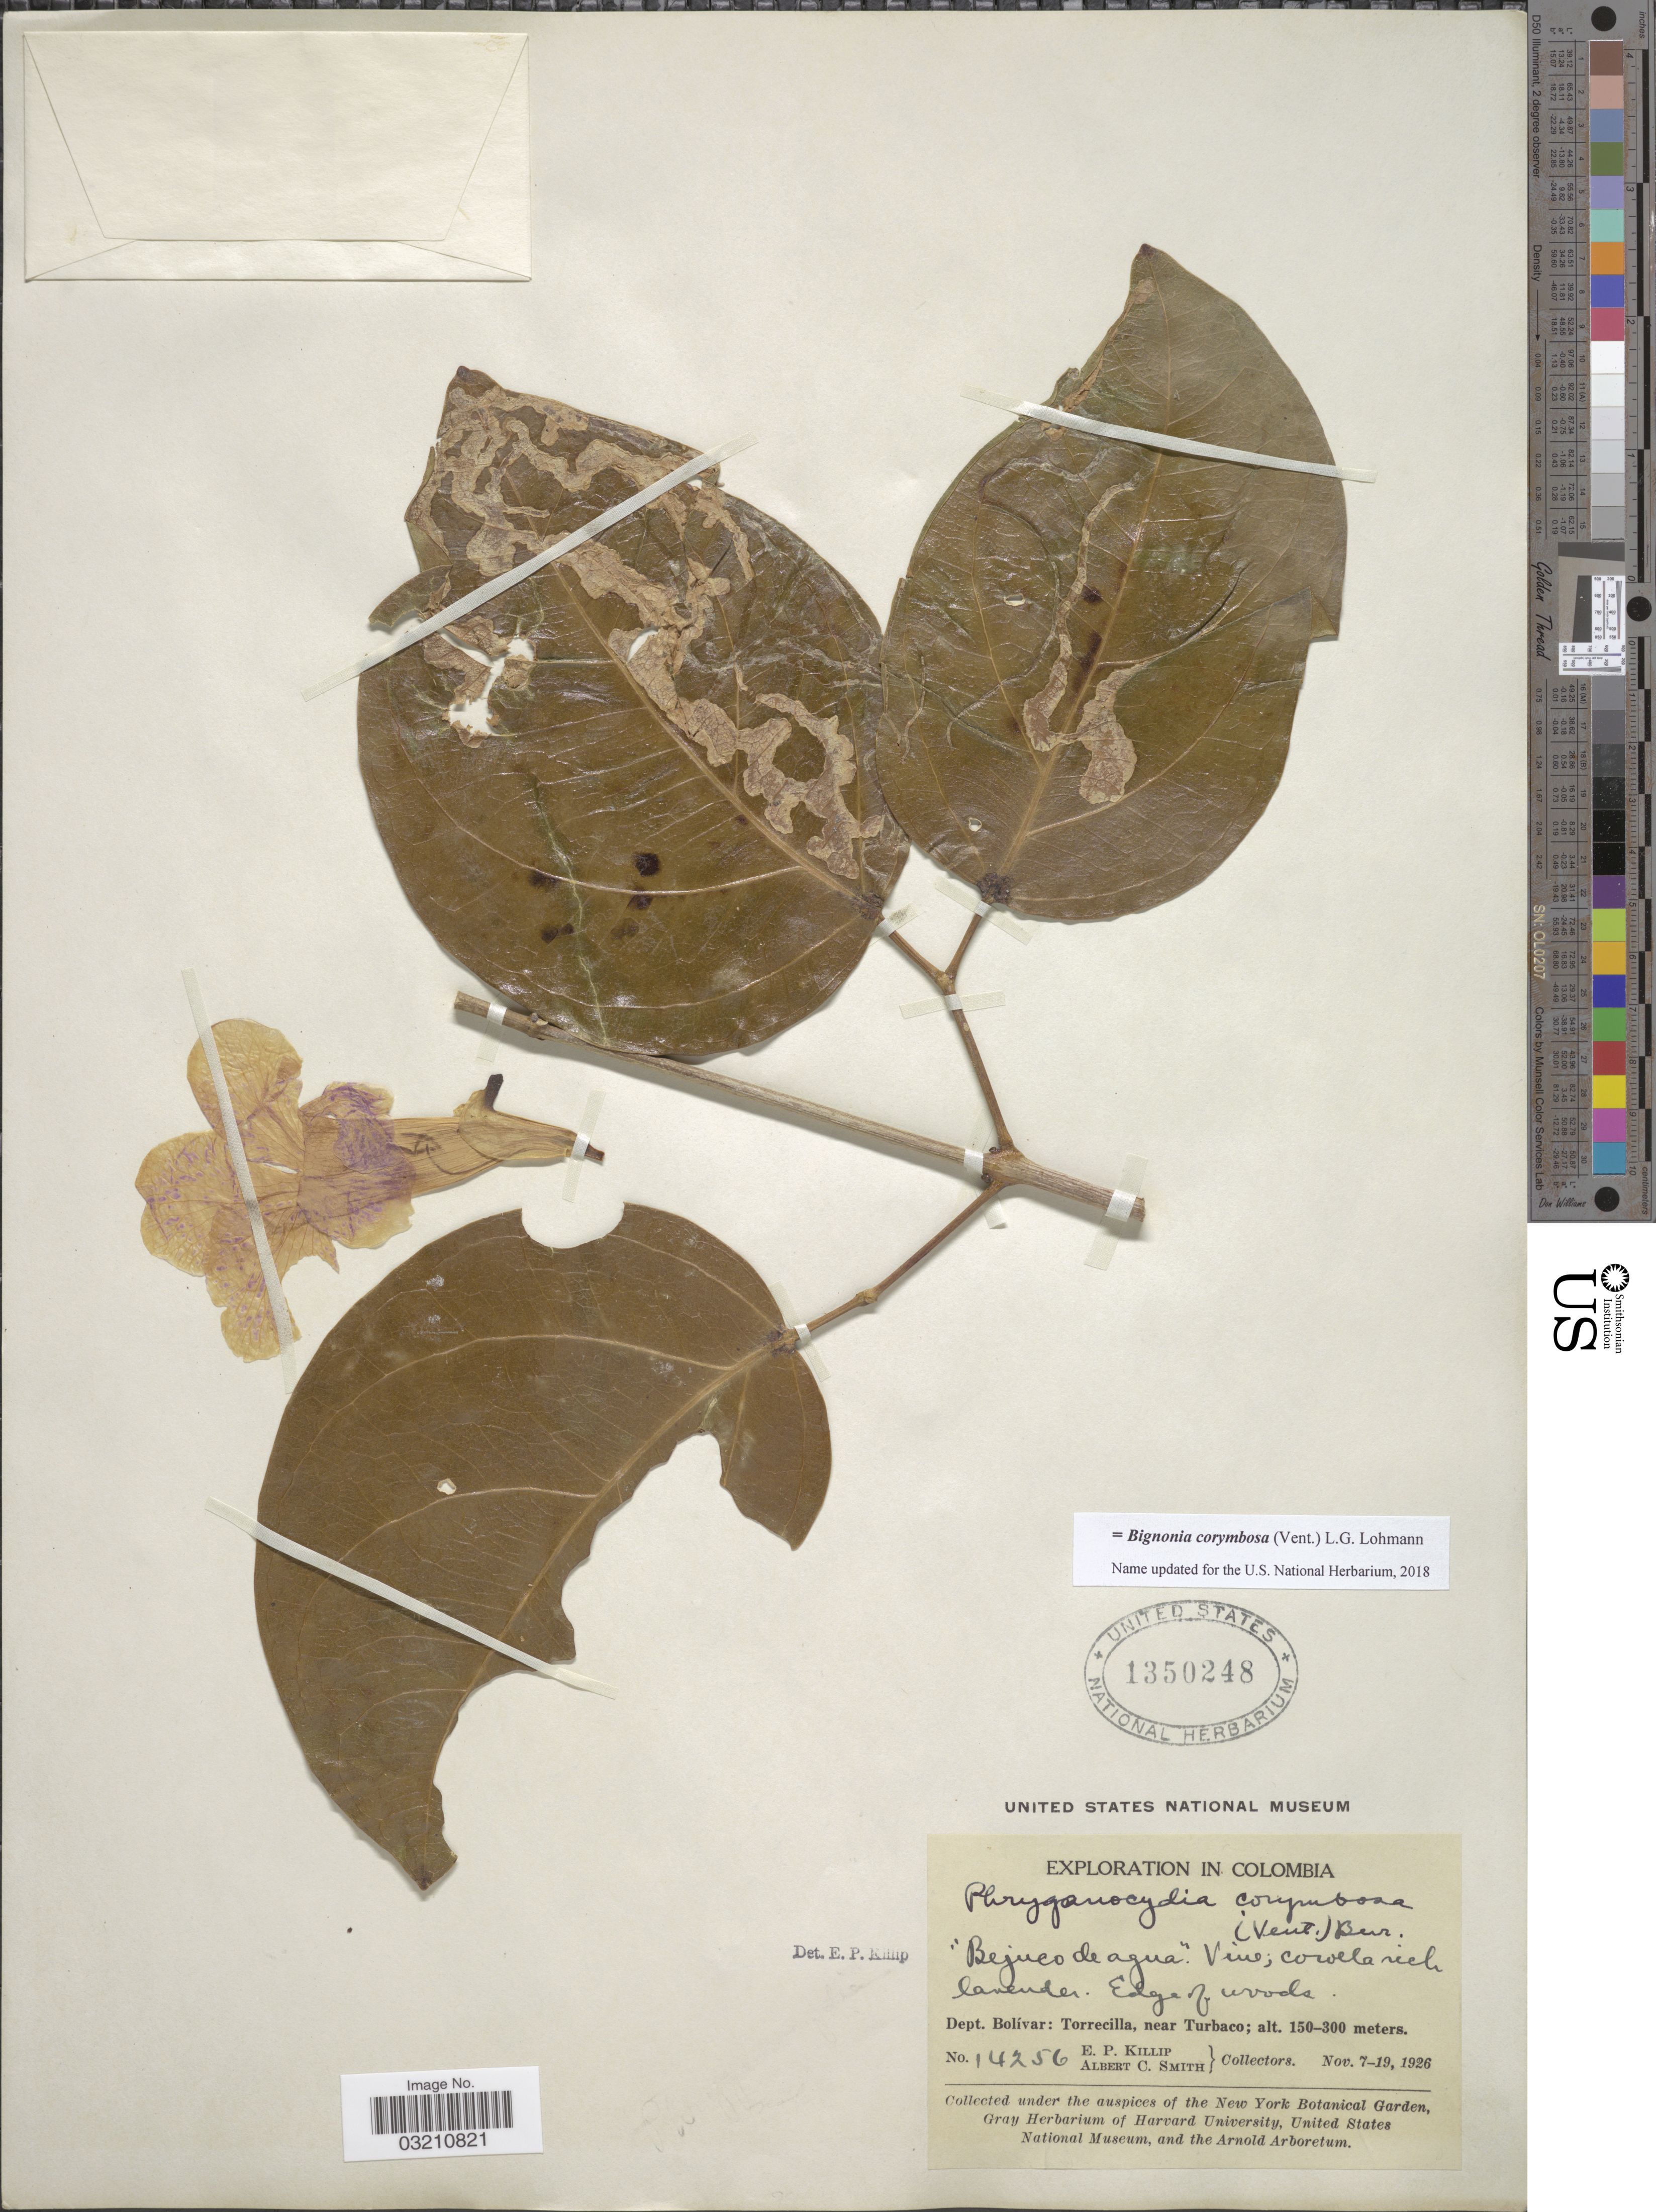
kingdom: Plantae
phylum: Tracheophyta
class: Magnoliopsida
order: Lamiales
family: Bignoniaceae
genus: Bignonia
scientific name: Bignonia corymbosa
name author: (Vent.) L.G. Lohmann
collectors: E. P. Killip & A. C. Smith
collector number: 14256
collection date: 1926-11-07/1926-11-19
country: Colombia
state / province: Bolívar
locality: Edge of woods. Dept. Bolívar: Torrecilla, near Turbaco.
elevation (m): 150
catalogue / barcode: US 1350248